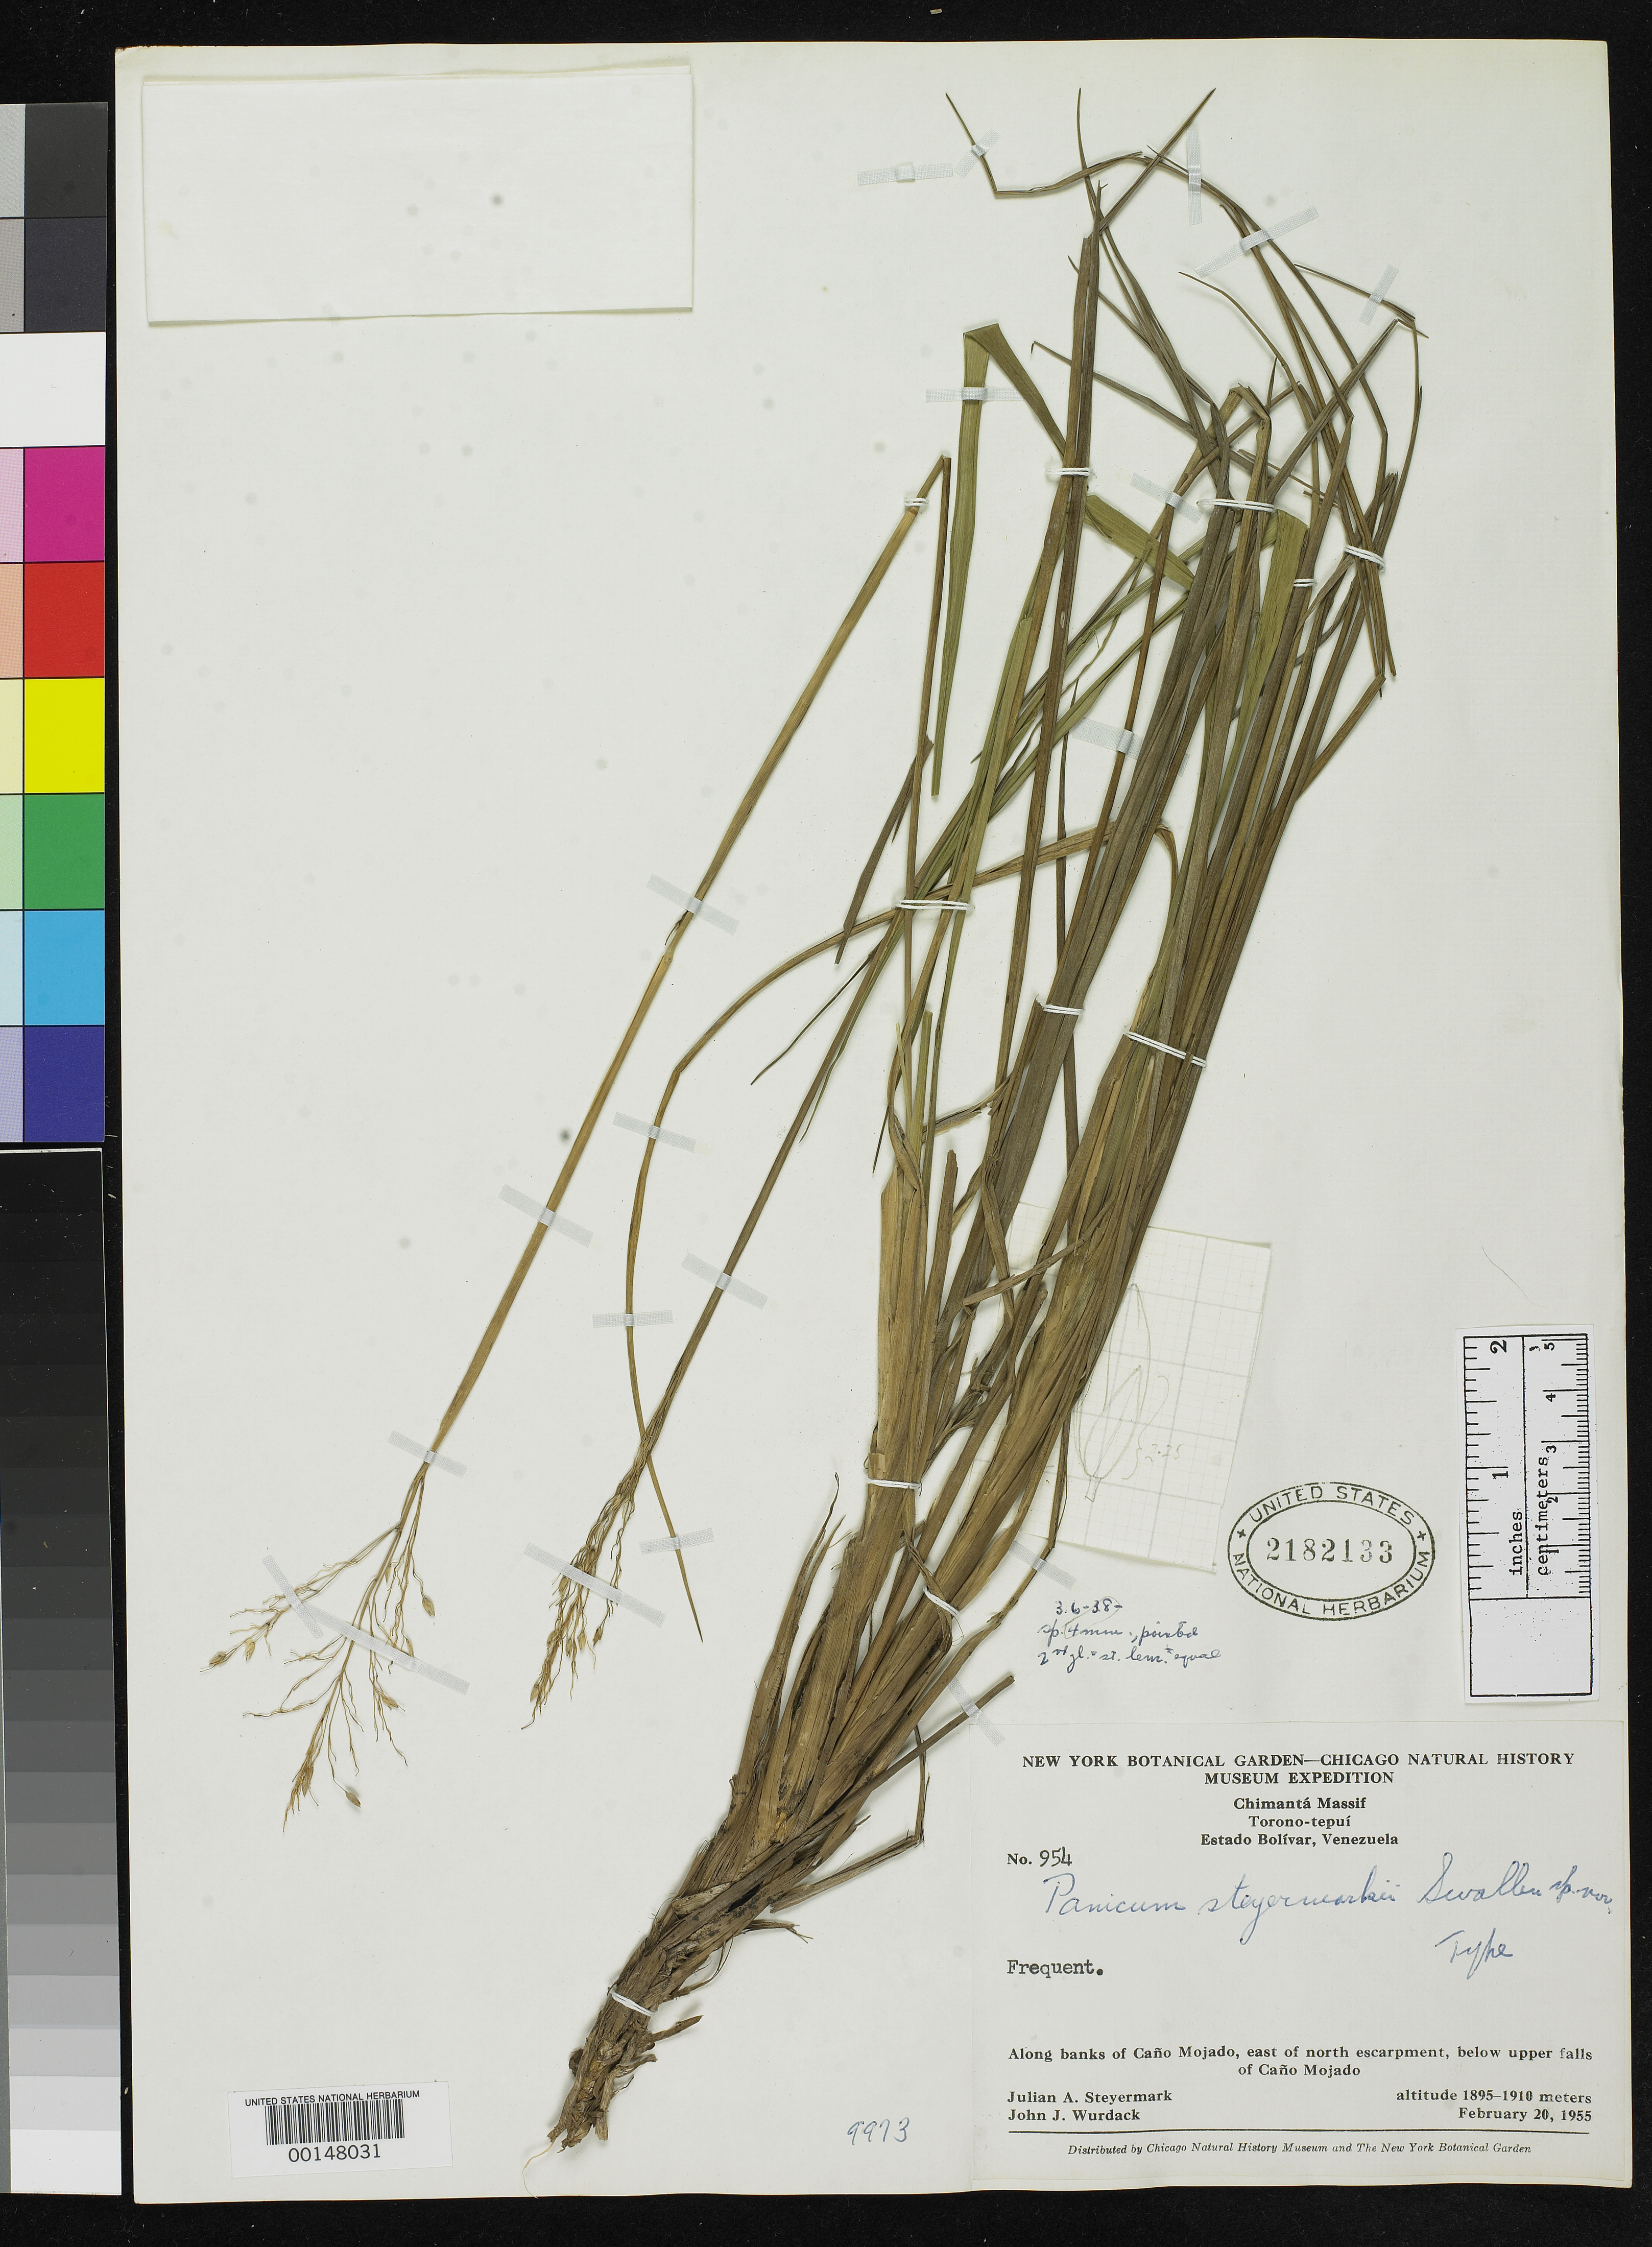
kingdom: Plantae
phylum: Tracheophyta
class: Liliopsida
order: Poales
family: Poaceae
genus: Panicum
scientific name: Panicum steyermarkii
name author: Swallen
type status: Holotype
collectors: J. Steyermark & J. J. Wurdack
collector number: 954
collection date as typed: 20 Feb 1955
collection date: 1955-02-20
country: Venezuela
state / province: Bolivar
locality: Chimanta Massif, Torono-tepui, below upper falls of Cano Mojado; alt. 1895-1910m.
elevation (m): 1895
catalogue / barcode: US 2182133